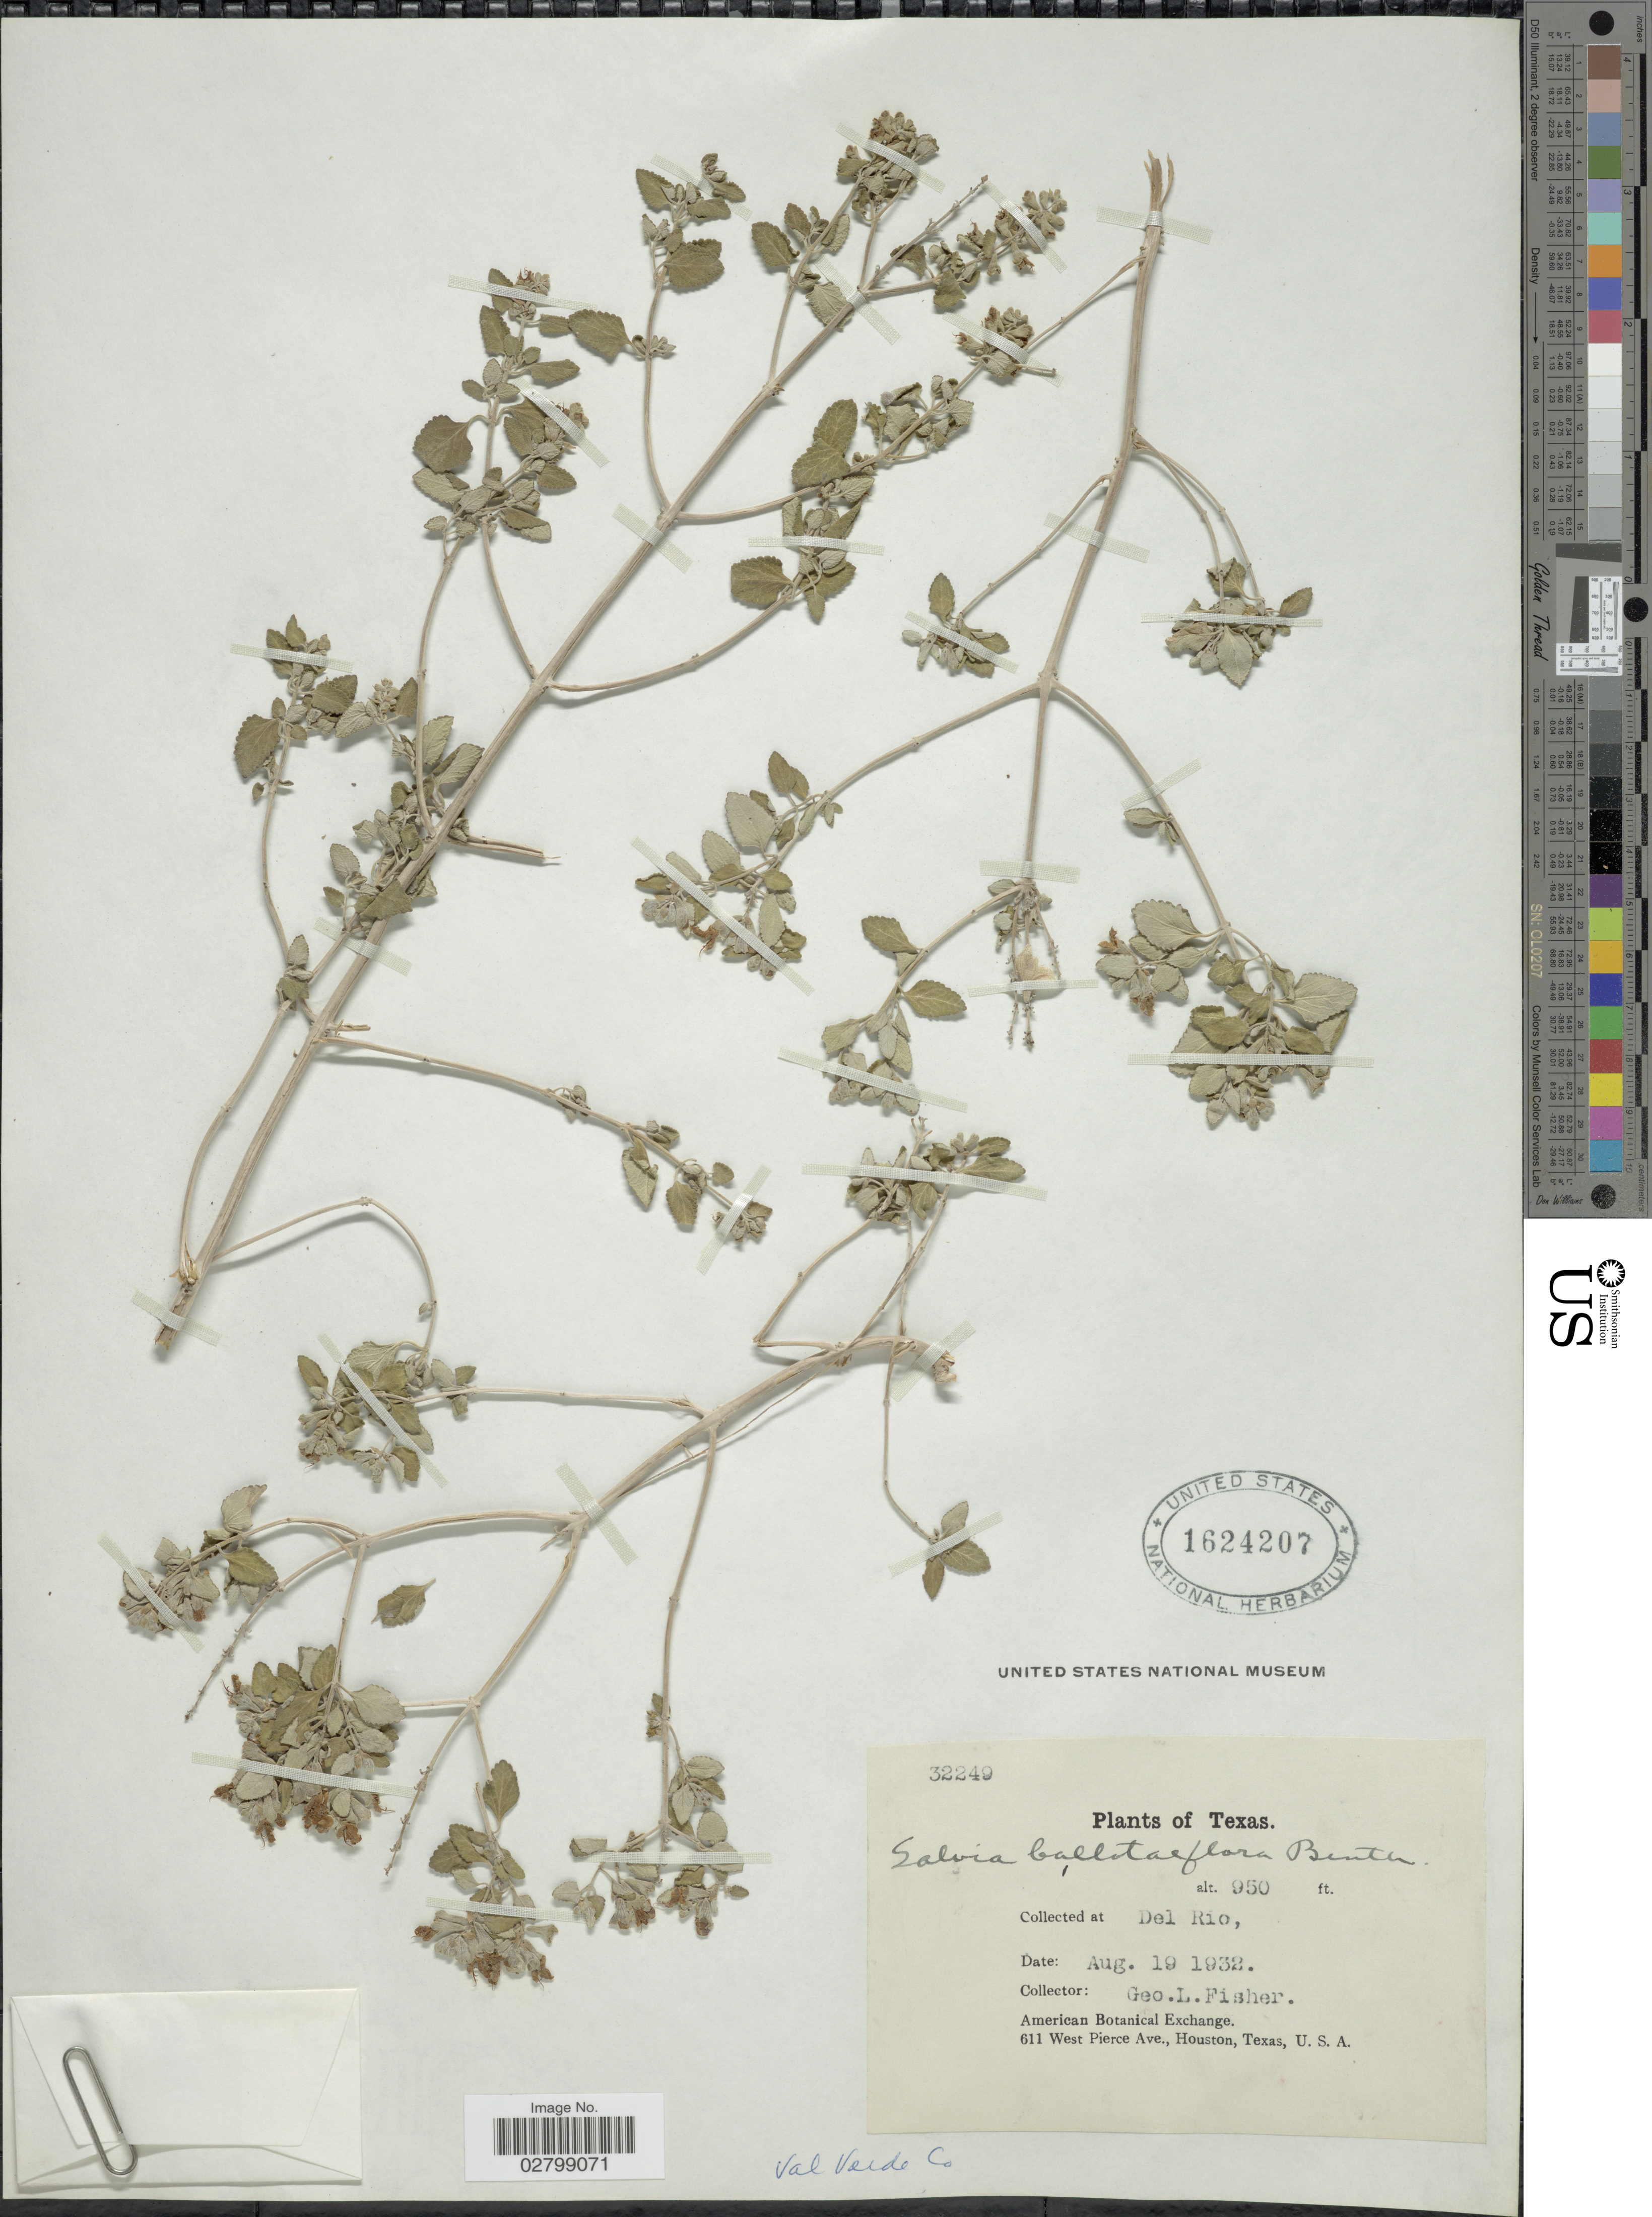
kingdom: Plantae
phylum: Tracheophyta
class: Magnoliopsida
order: Lamiales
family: Lamiaceae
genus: Salvia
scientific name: Salvia ballotiflora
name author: Benth.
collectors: G. L. Fisher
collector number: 32249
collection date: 1932-08-19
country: United States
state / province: Texas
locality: Del Rio. Val Verde Co.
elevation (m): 290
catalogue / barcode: US 1624207